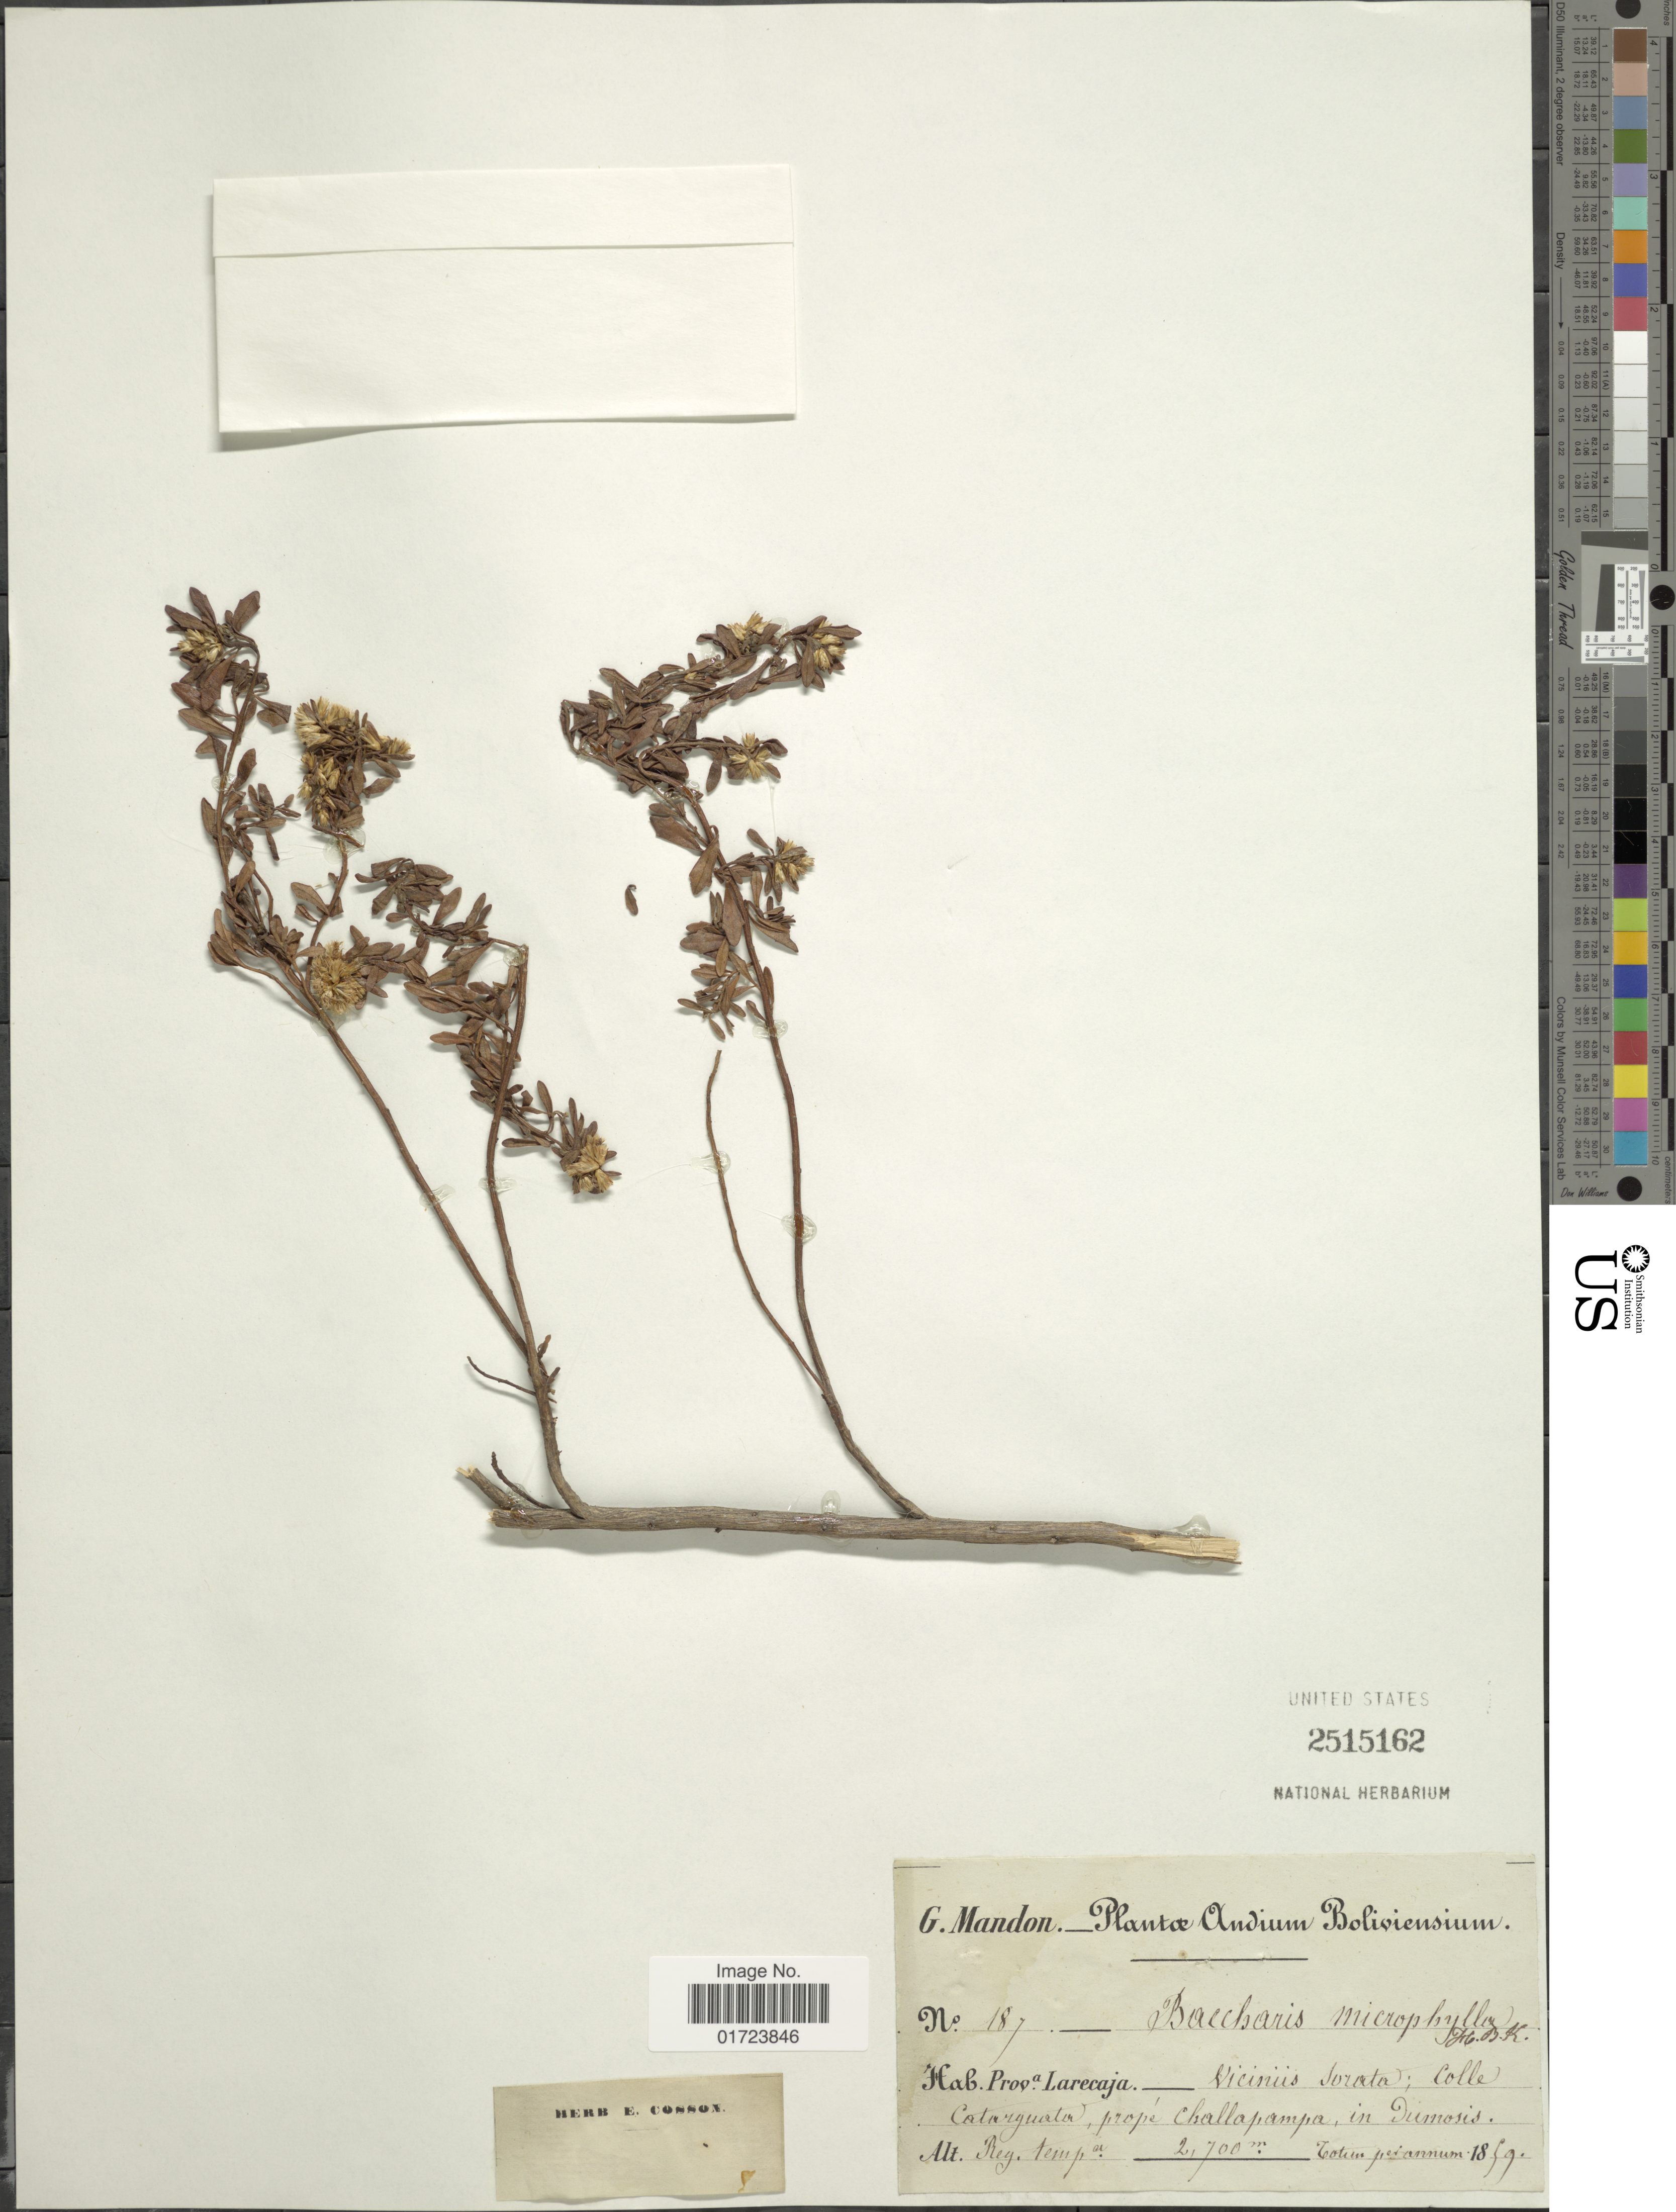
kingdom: Plantae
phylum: Tracheophyta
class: Magnoliopsida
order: Asterales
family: Asteraceae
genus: Baccharis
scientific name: Baccharis tricuneata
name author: (L. f.) Pers.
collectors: G. Mandon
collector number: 187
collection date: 1859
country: Bolivia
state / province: La Páz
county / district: Larecaja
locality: Prov.a Larecaja.- Viciniis Sorata; Colle Cotarguata, prope Challapampa, in dumosis.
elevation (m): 2700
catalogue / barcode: US 2515162